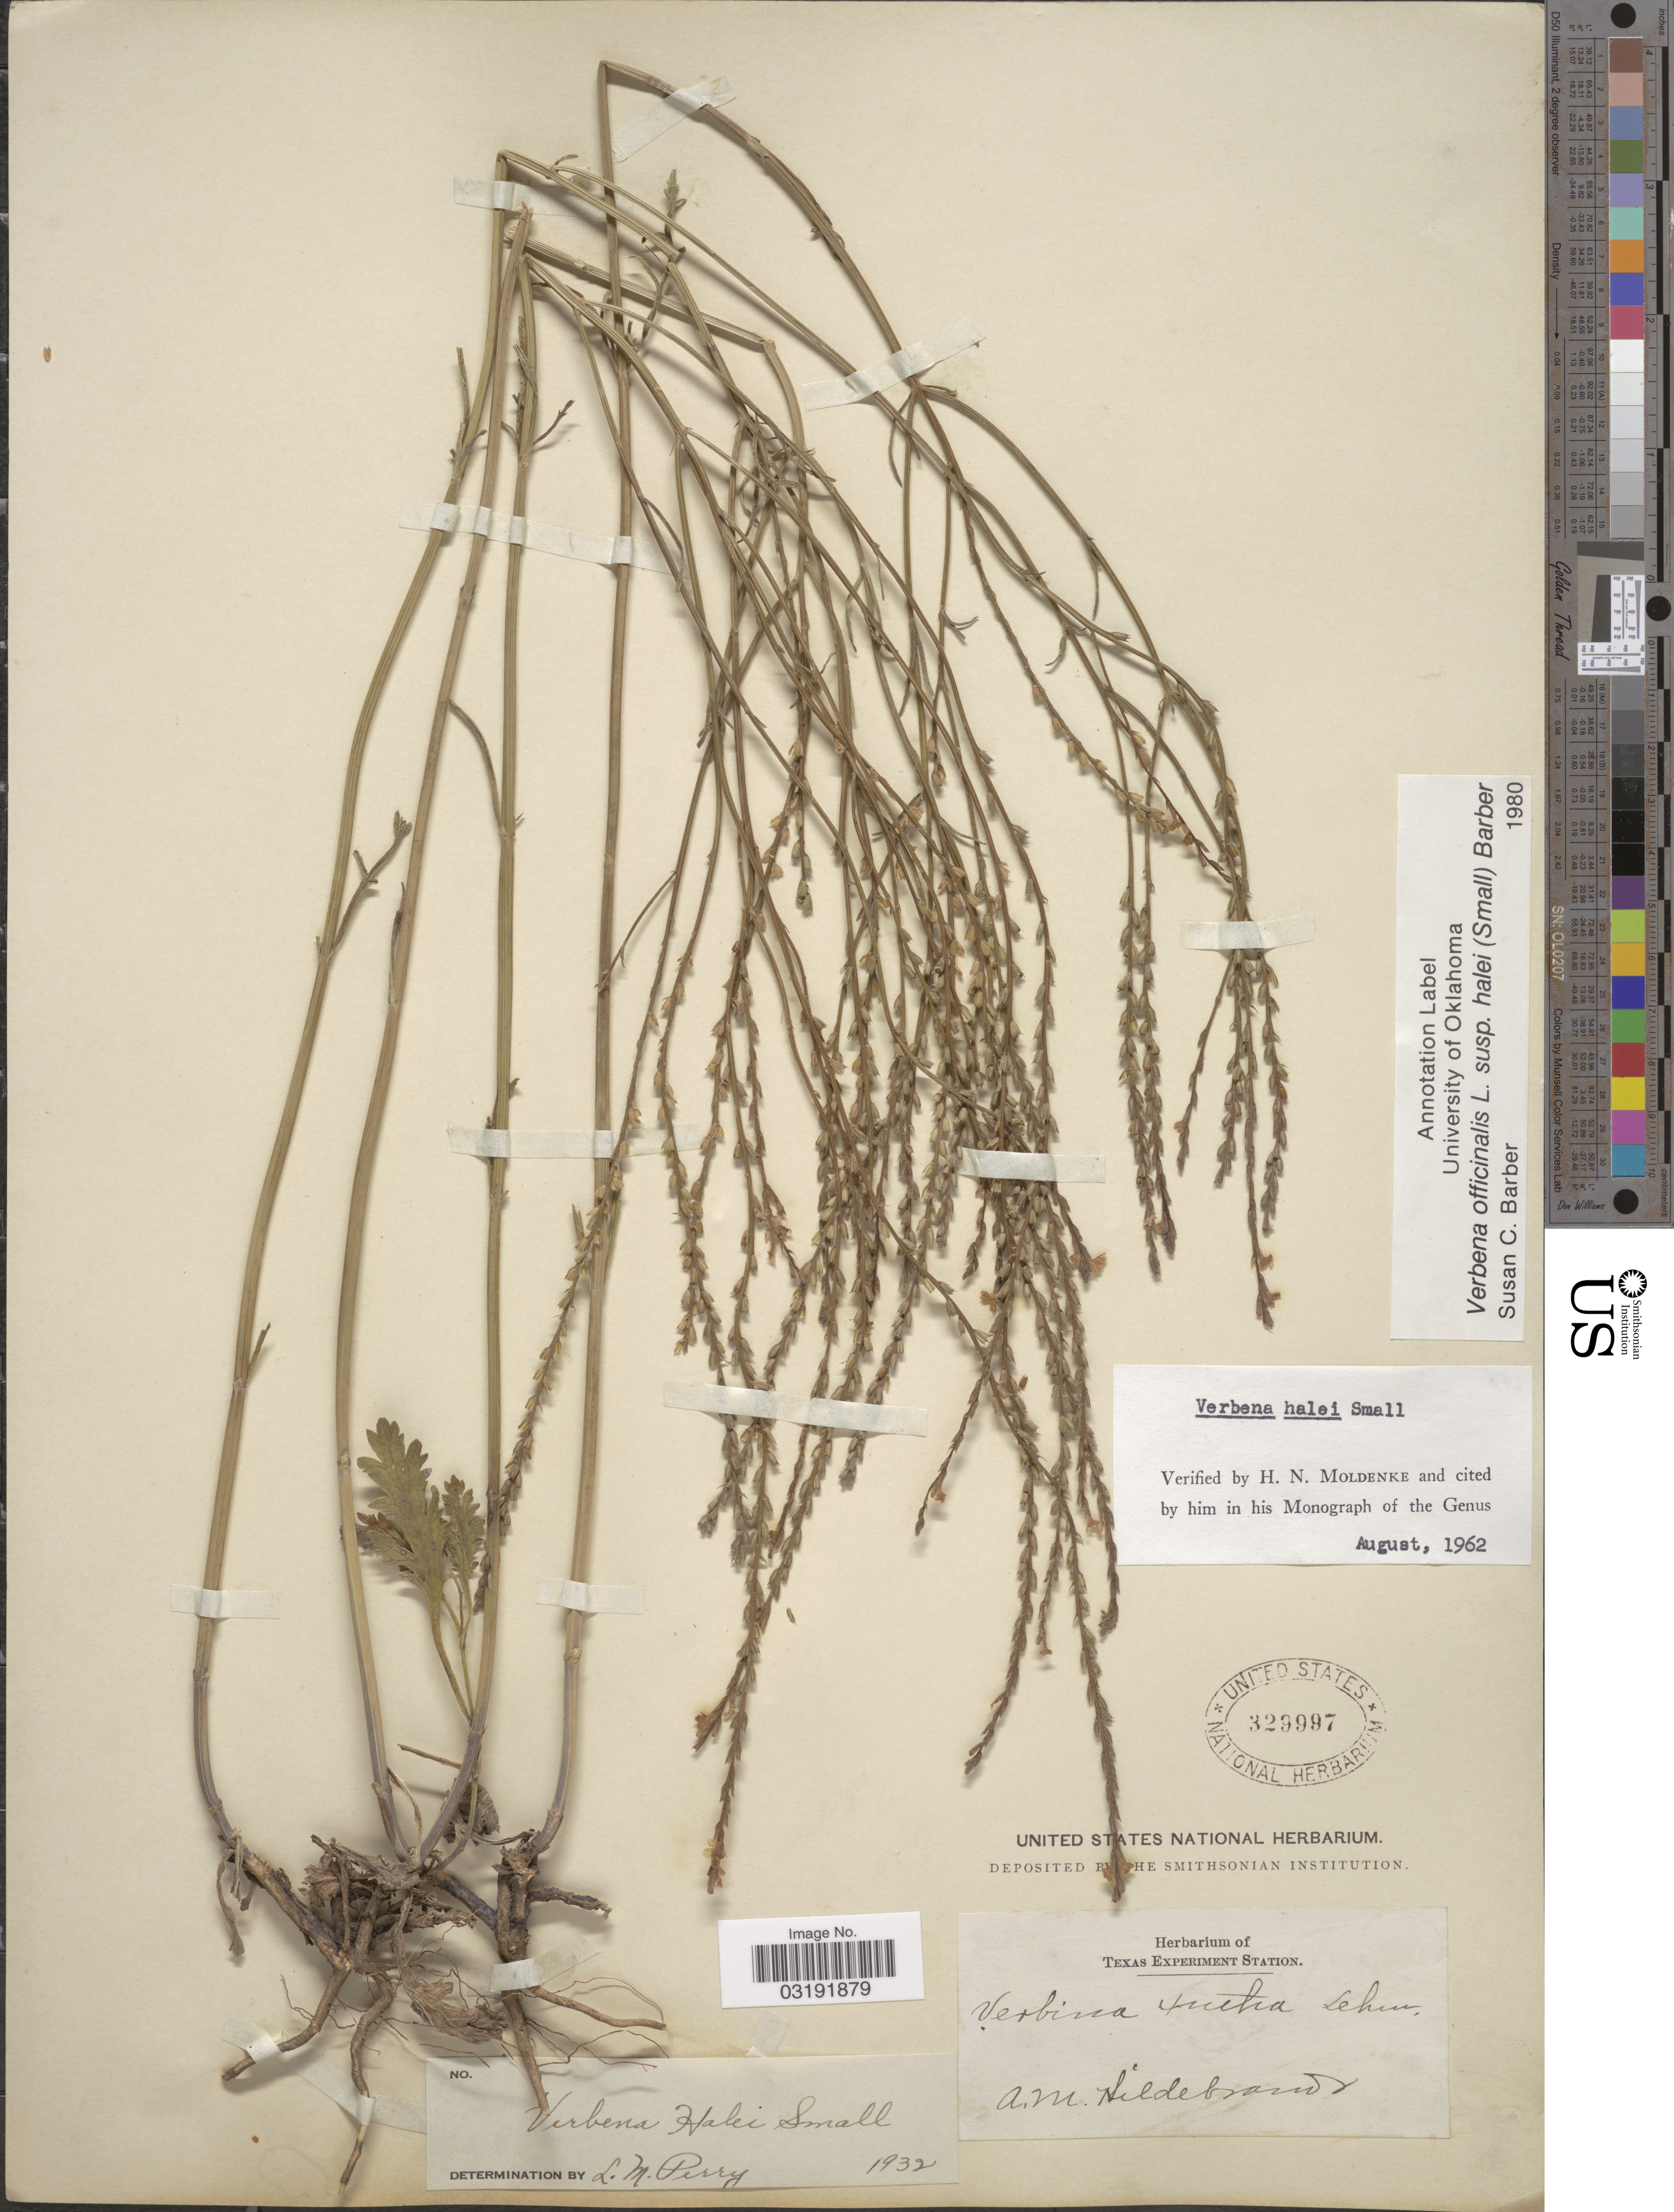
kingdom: Plantae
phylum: Tracheophyta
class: Magnoliopsida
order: Lamiales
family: Verbenaceae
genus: Verbena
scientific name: Verbena officinalis subsp. halei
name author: L.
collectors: A. Hildebrandt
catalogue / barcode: US 329997